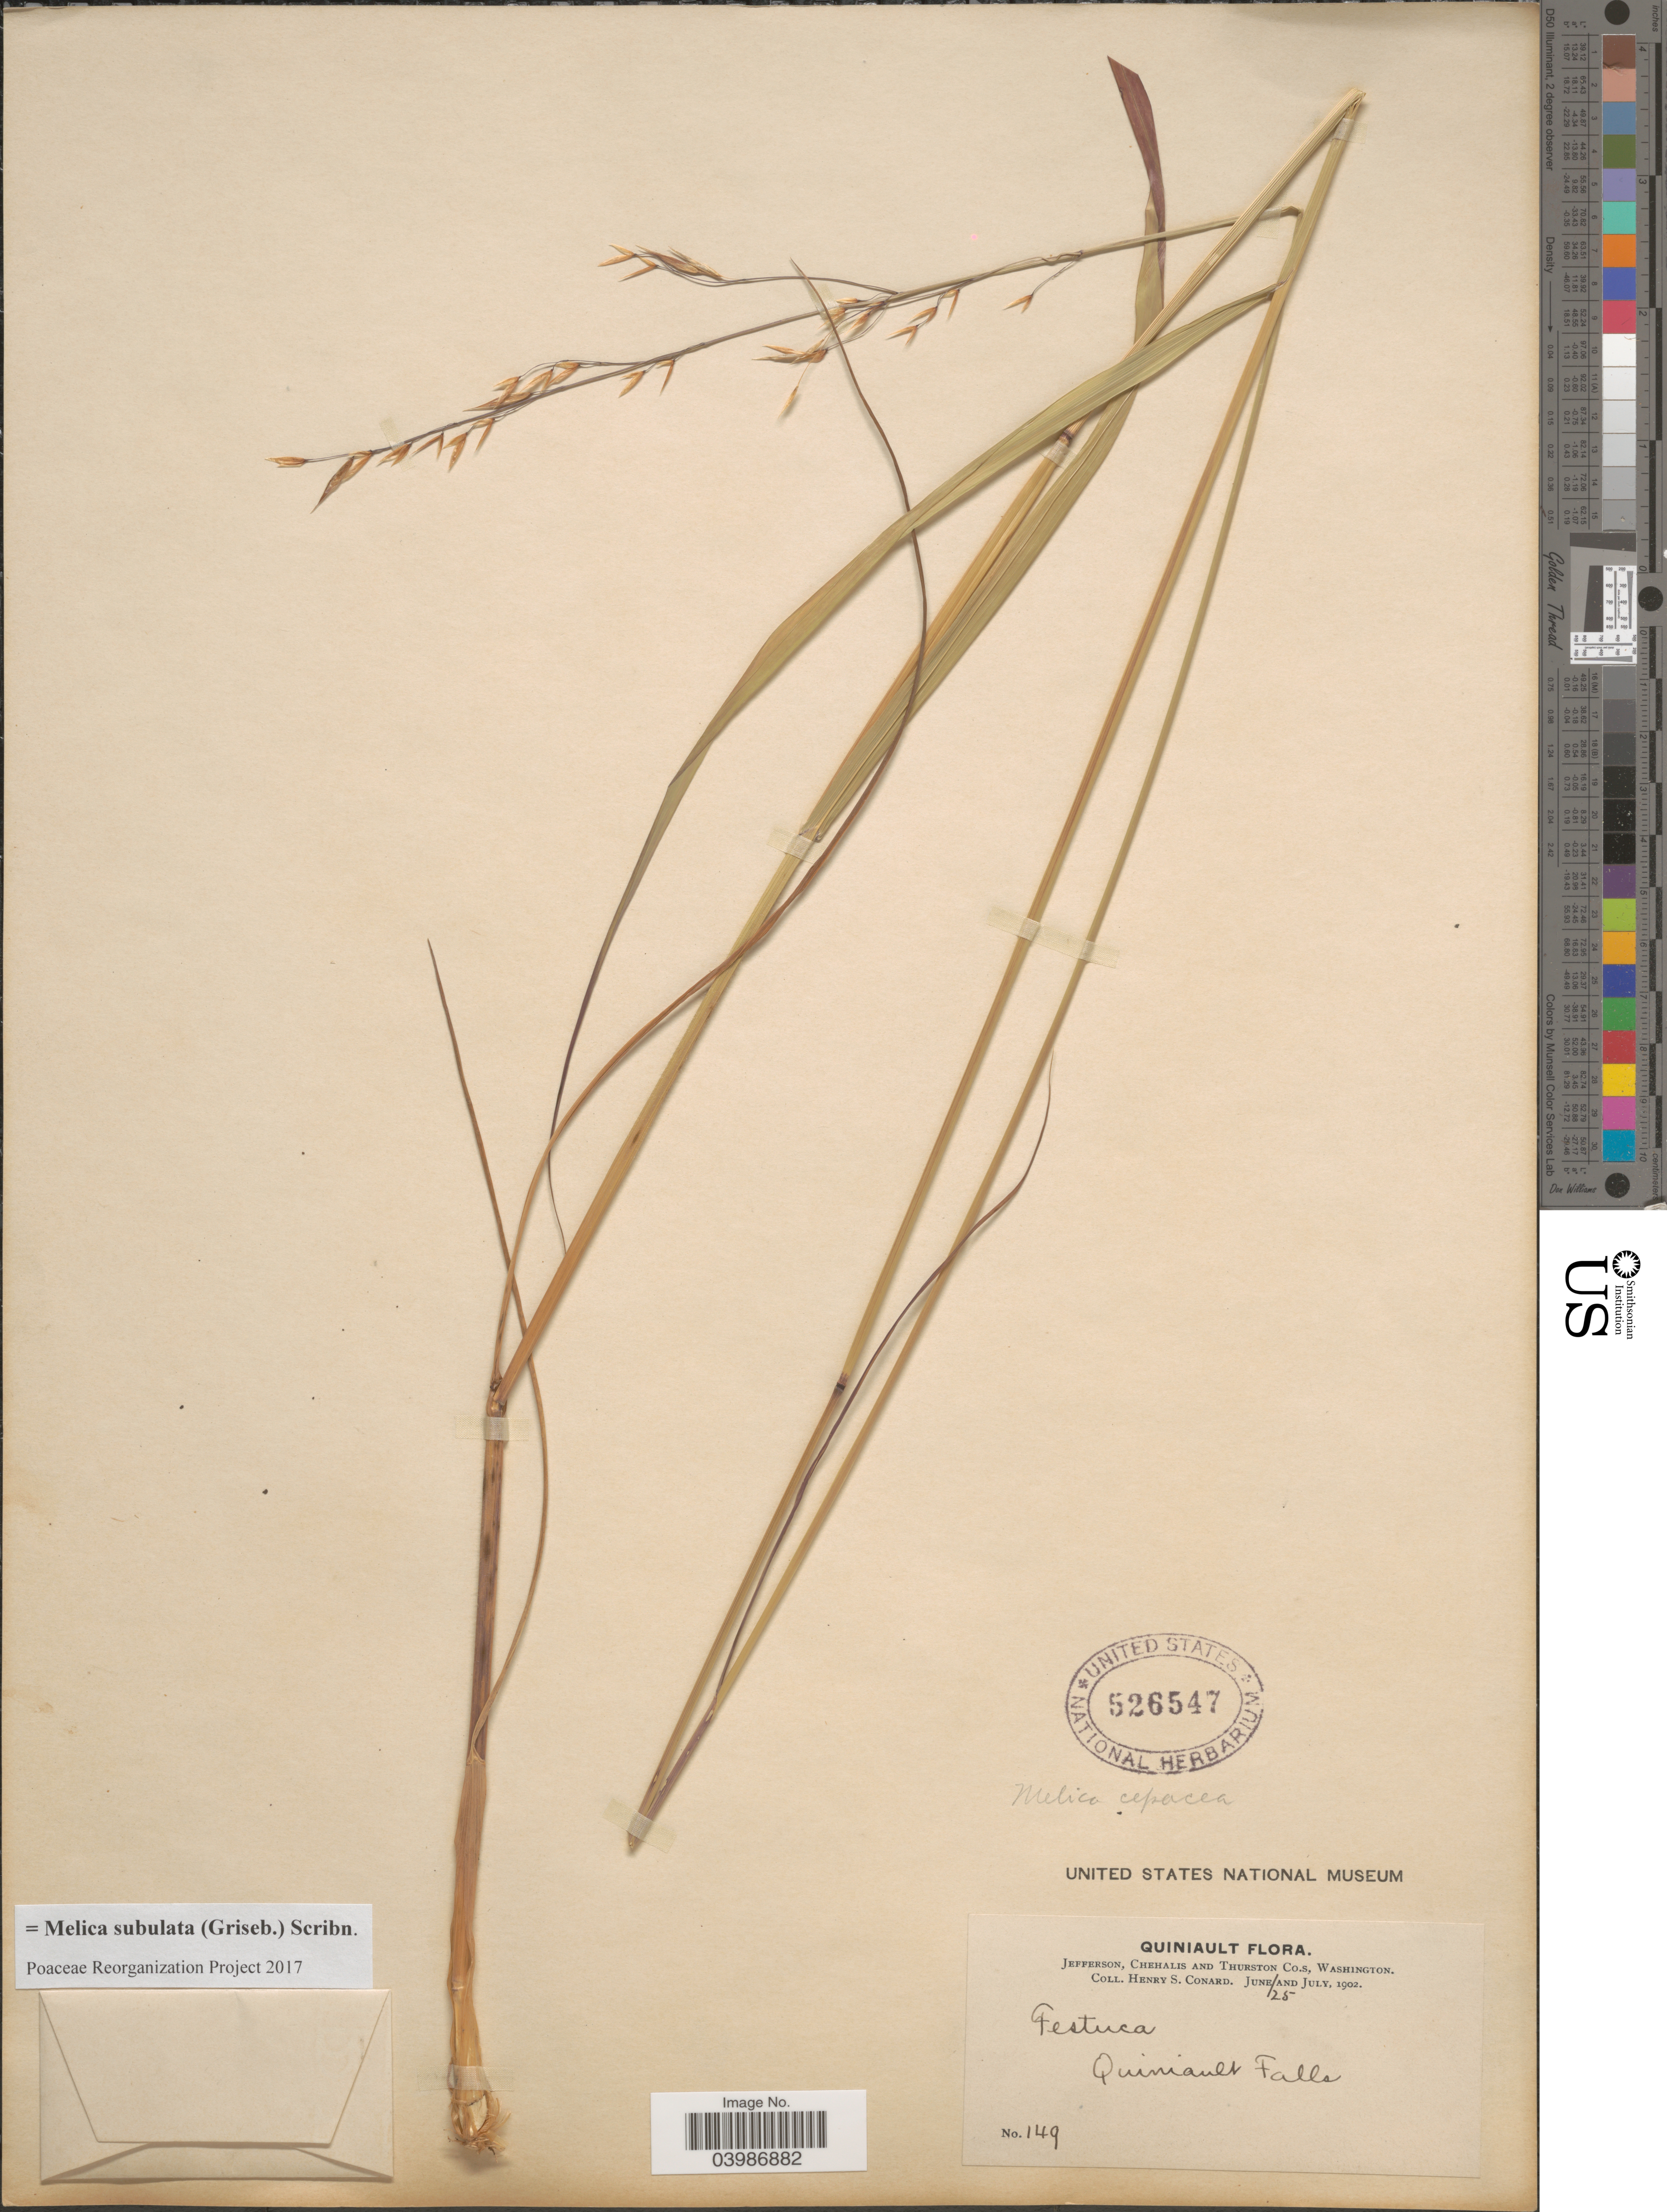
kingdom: Plantae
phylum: Tracheophyta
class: Liliopsida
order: Poales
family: Poaceae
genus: Melica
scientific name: Melica subulata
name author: (Griseb.) Scribn.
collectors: H. S. Conard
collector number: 149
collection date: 1902-06-25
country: United States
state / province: Washington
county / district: Thurston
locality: Quiniault. Jefferson, Chehalis and Thurston Co.s. Quiniault Falls.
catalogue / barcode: US 526547